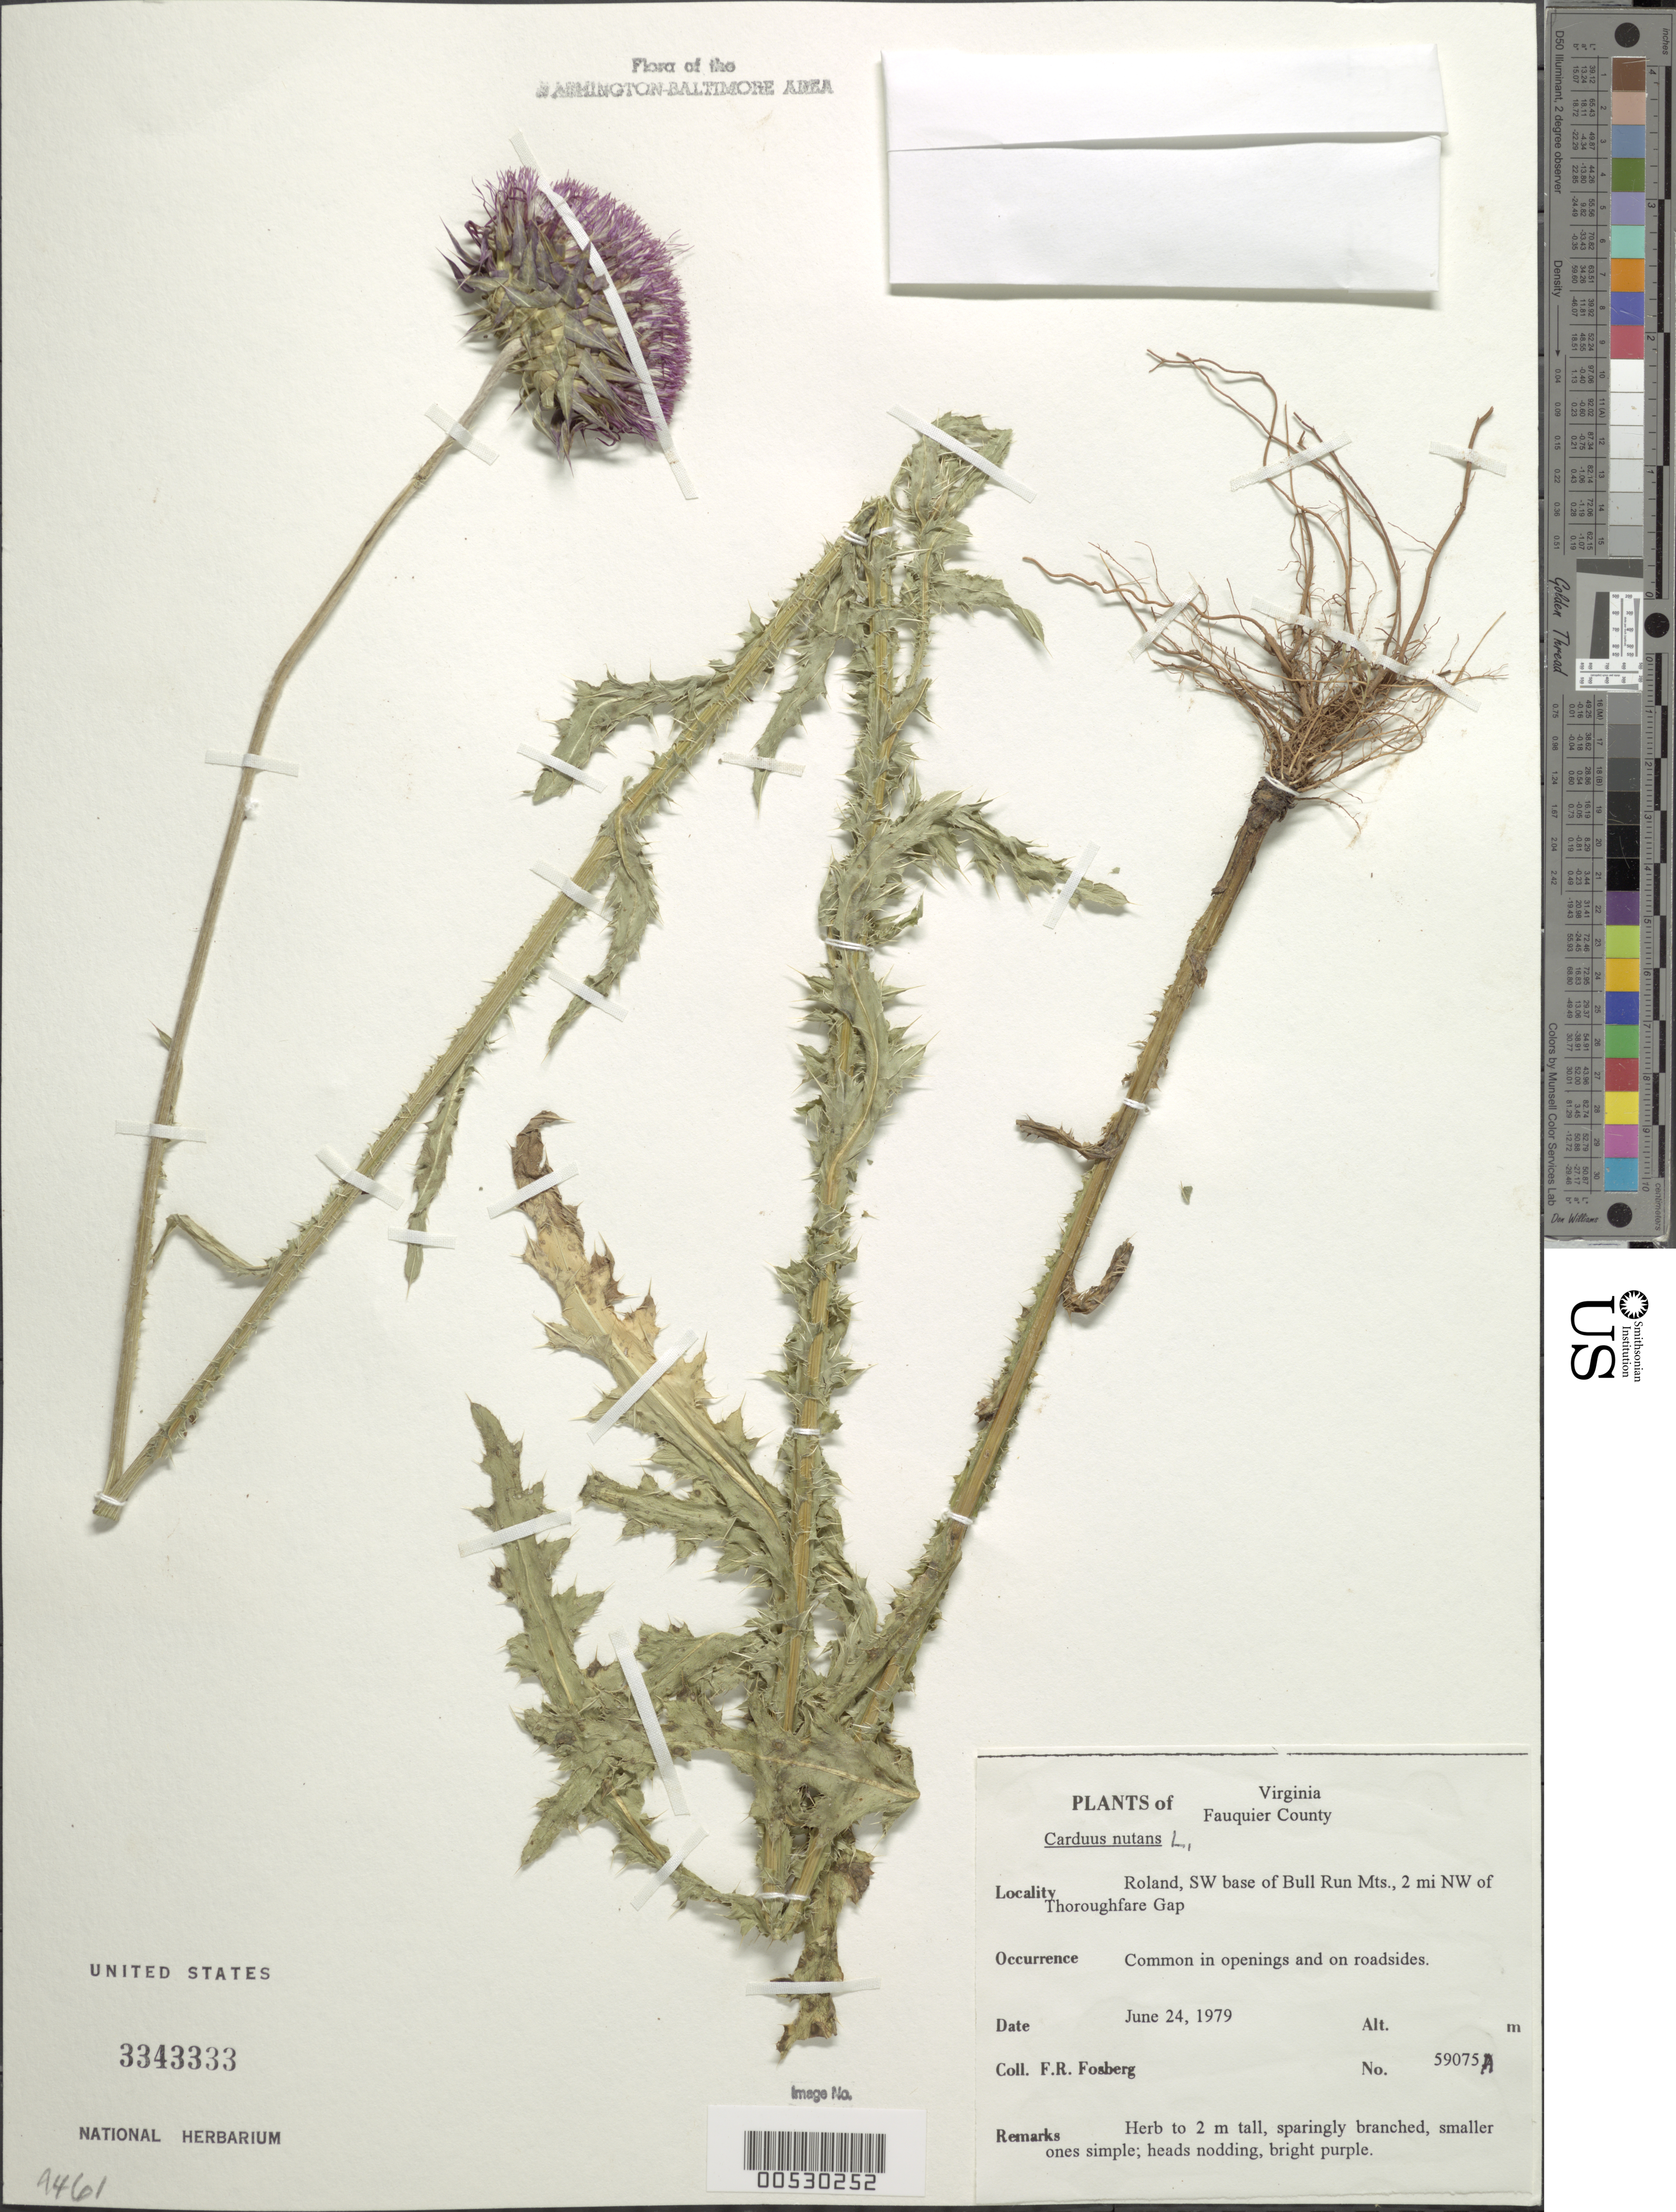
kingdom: Plantae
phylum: Tracheophyta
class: Magnoliopsida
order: Asterales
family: Asteraceae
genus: Carduus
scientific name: Carduus nutans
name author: L.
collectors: F. R. Fosberg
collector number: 59075A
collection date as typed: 24 Jun 1979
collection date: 1979-06-24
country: United States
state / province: Virginia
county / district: Fauquier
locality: Roland, SW base of Bull Run Mts., NW of Thoroughfare Gap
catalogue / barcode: US 3343333